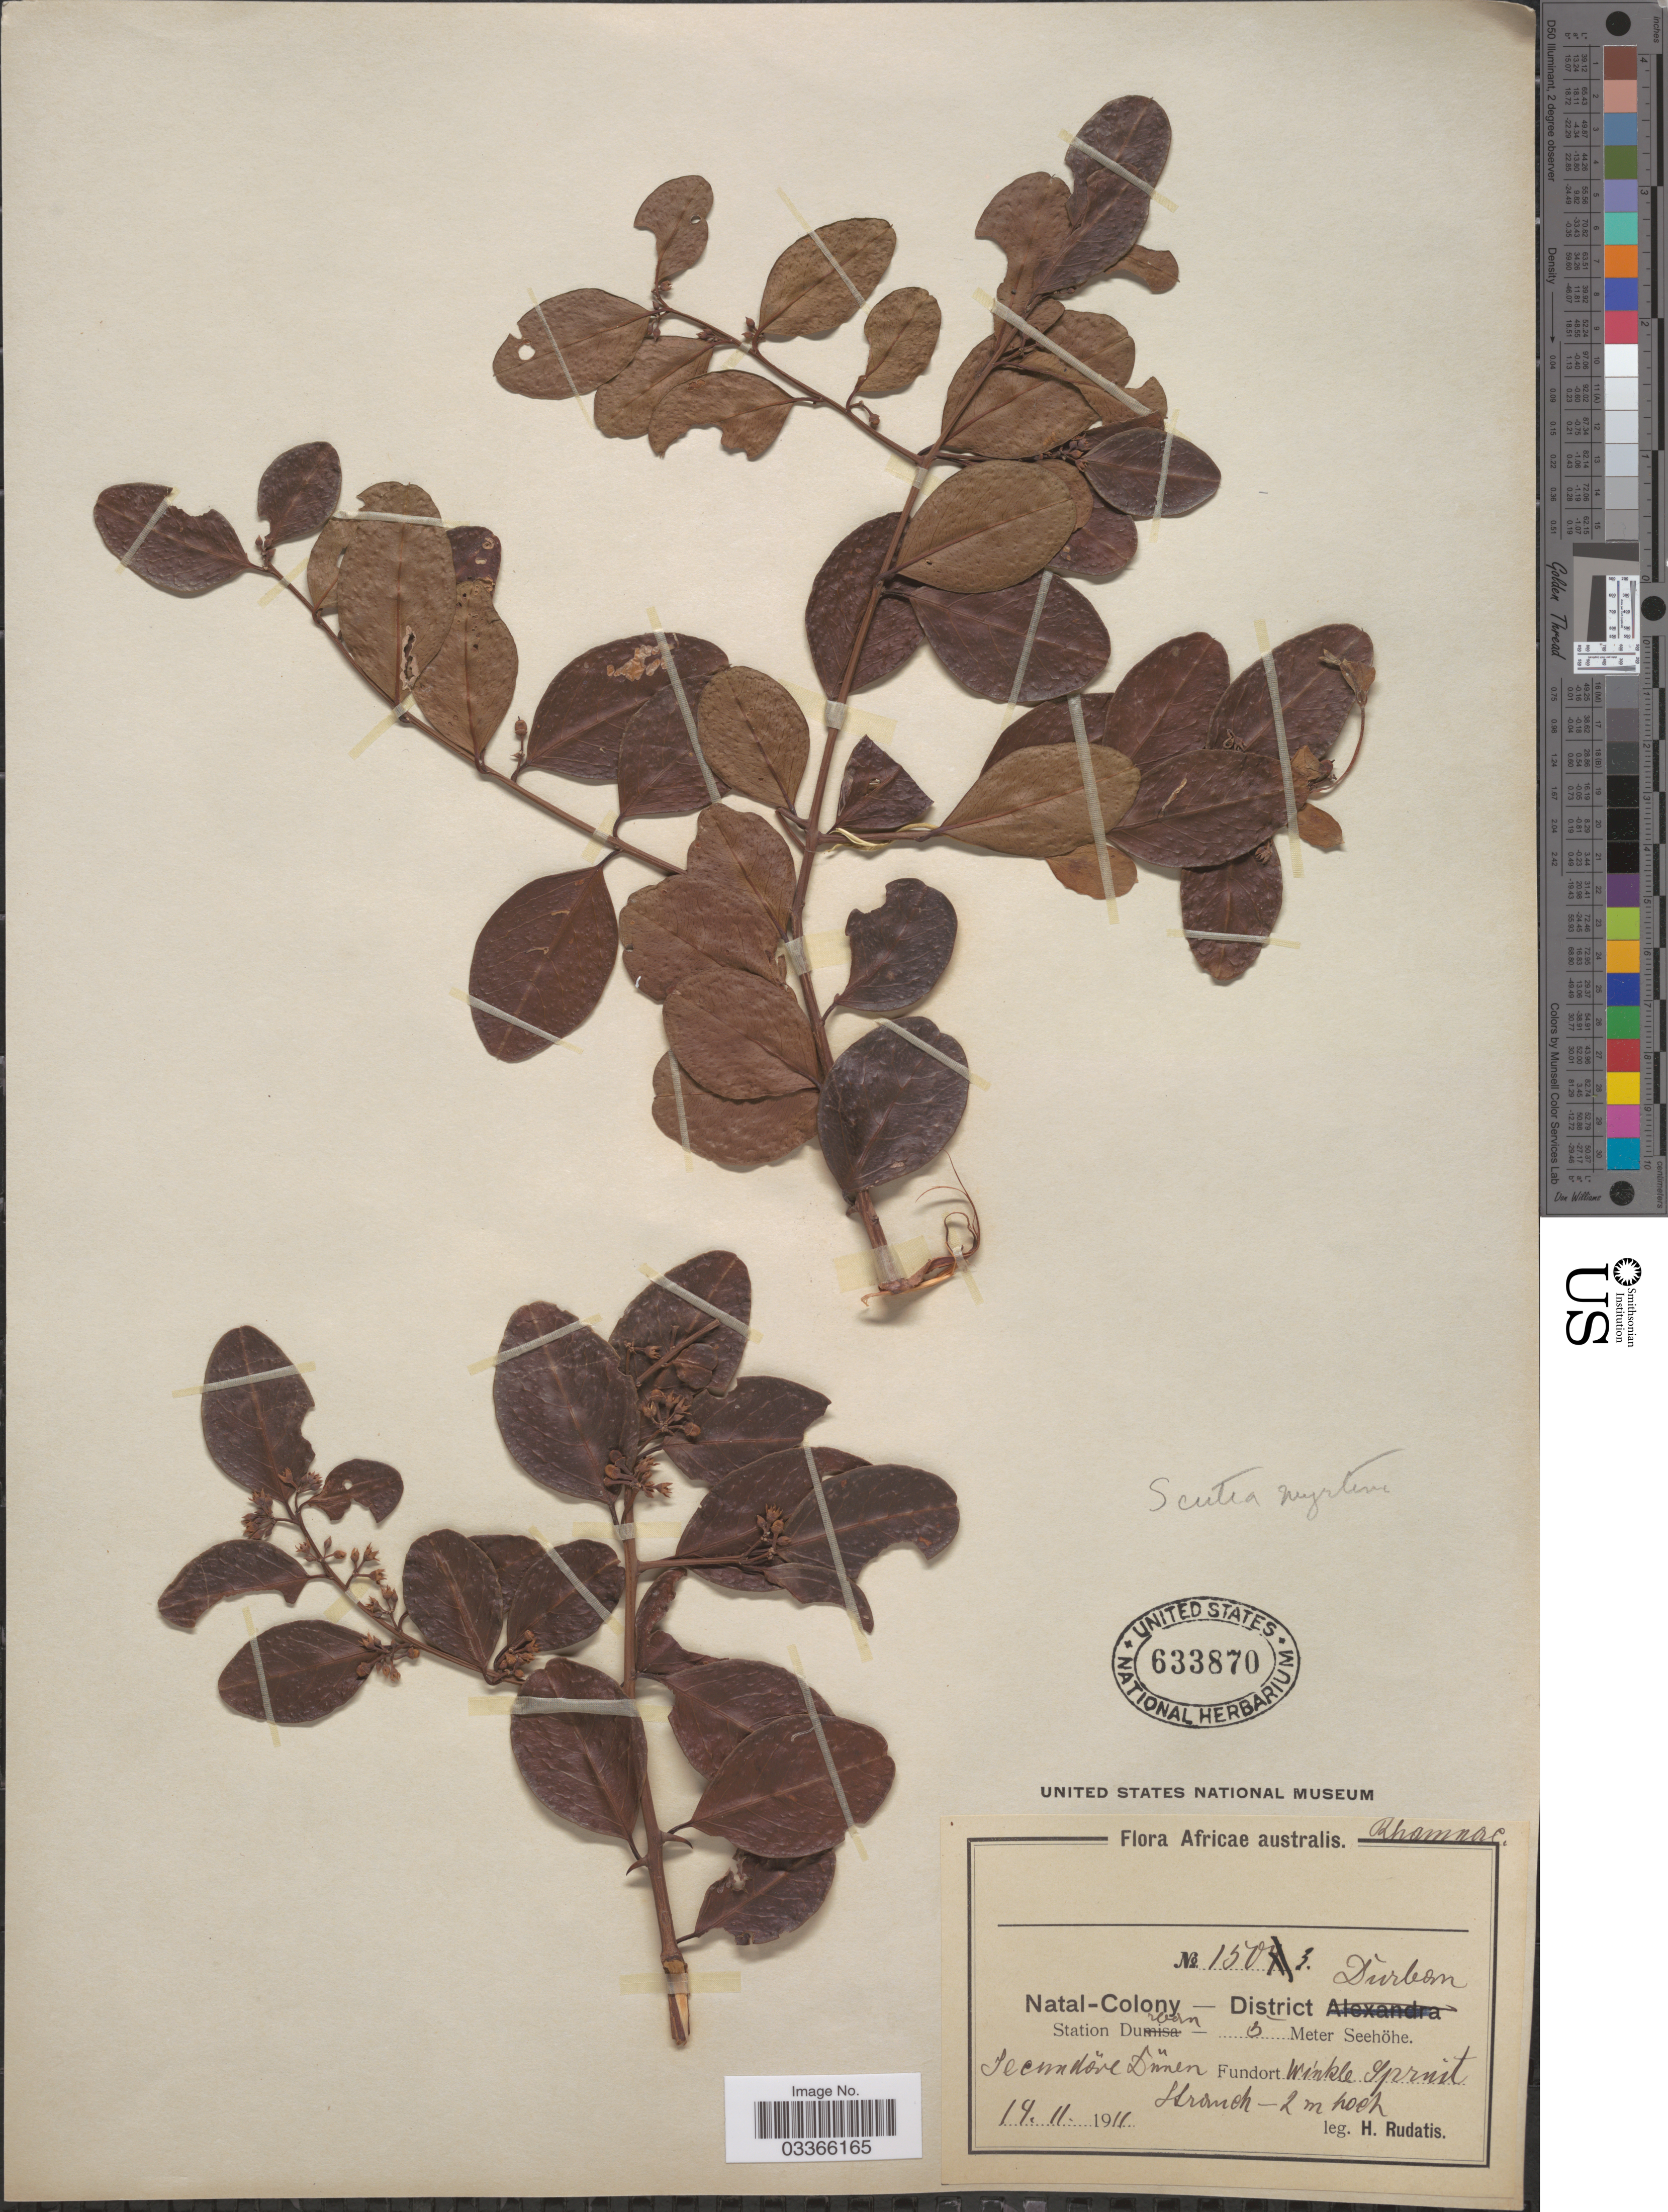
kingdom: Plantae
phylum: Tracheophyta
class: Magnoliopsida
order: Rosales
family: Rhamnaceae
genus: Scutia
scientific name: Scutia myrtina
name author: (Burm. f.) Kurz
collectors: H. Rudatis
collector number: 1503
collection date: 1911-11-19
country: South Africa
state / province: KwaZulu-Natal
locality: Africae australis, Natal-Colony - District Durban, Station Durban, Winkle Spruit. seewndöre dünen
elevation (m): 3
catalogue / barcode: US 633870